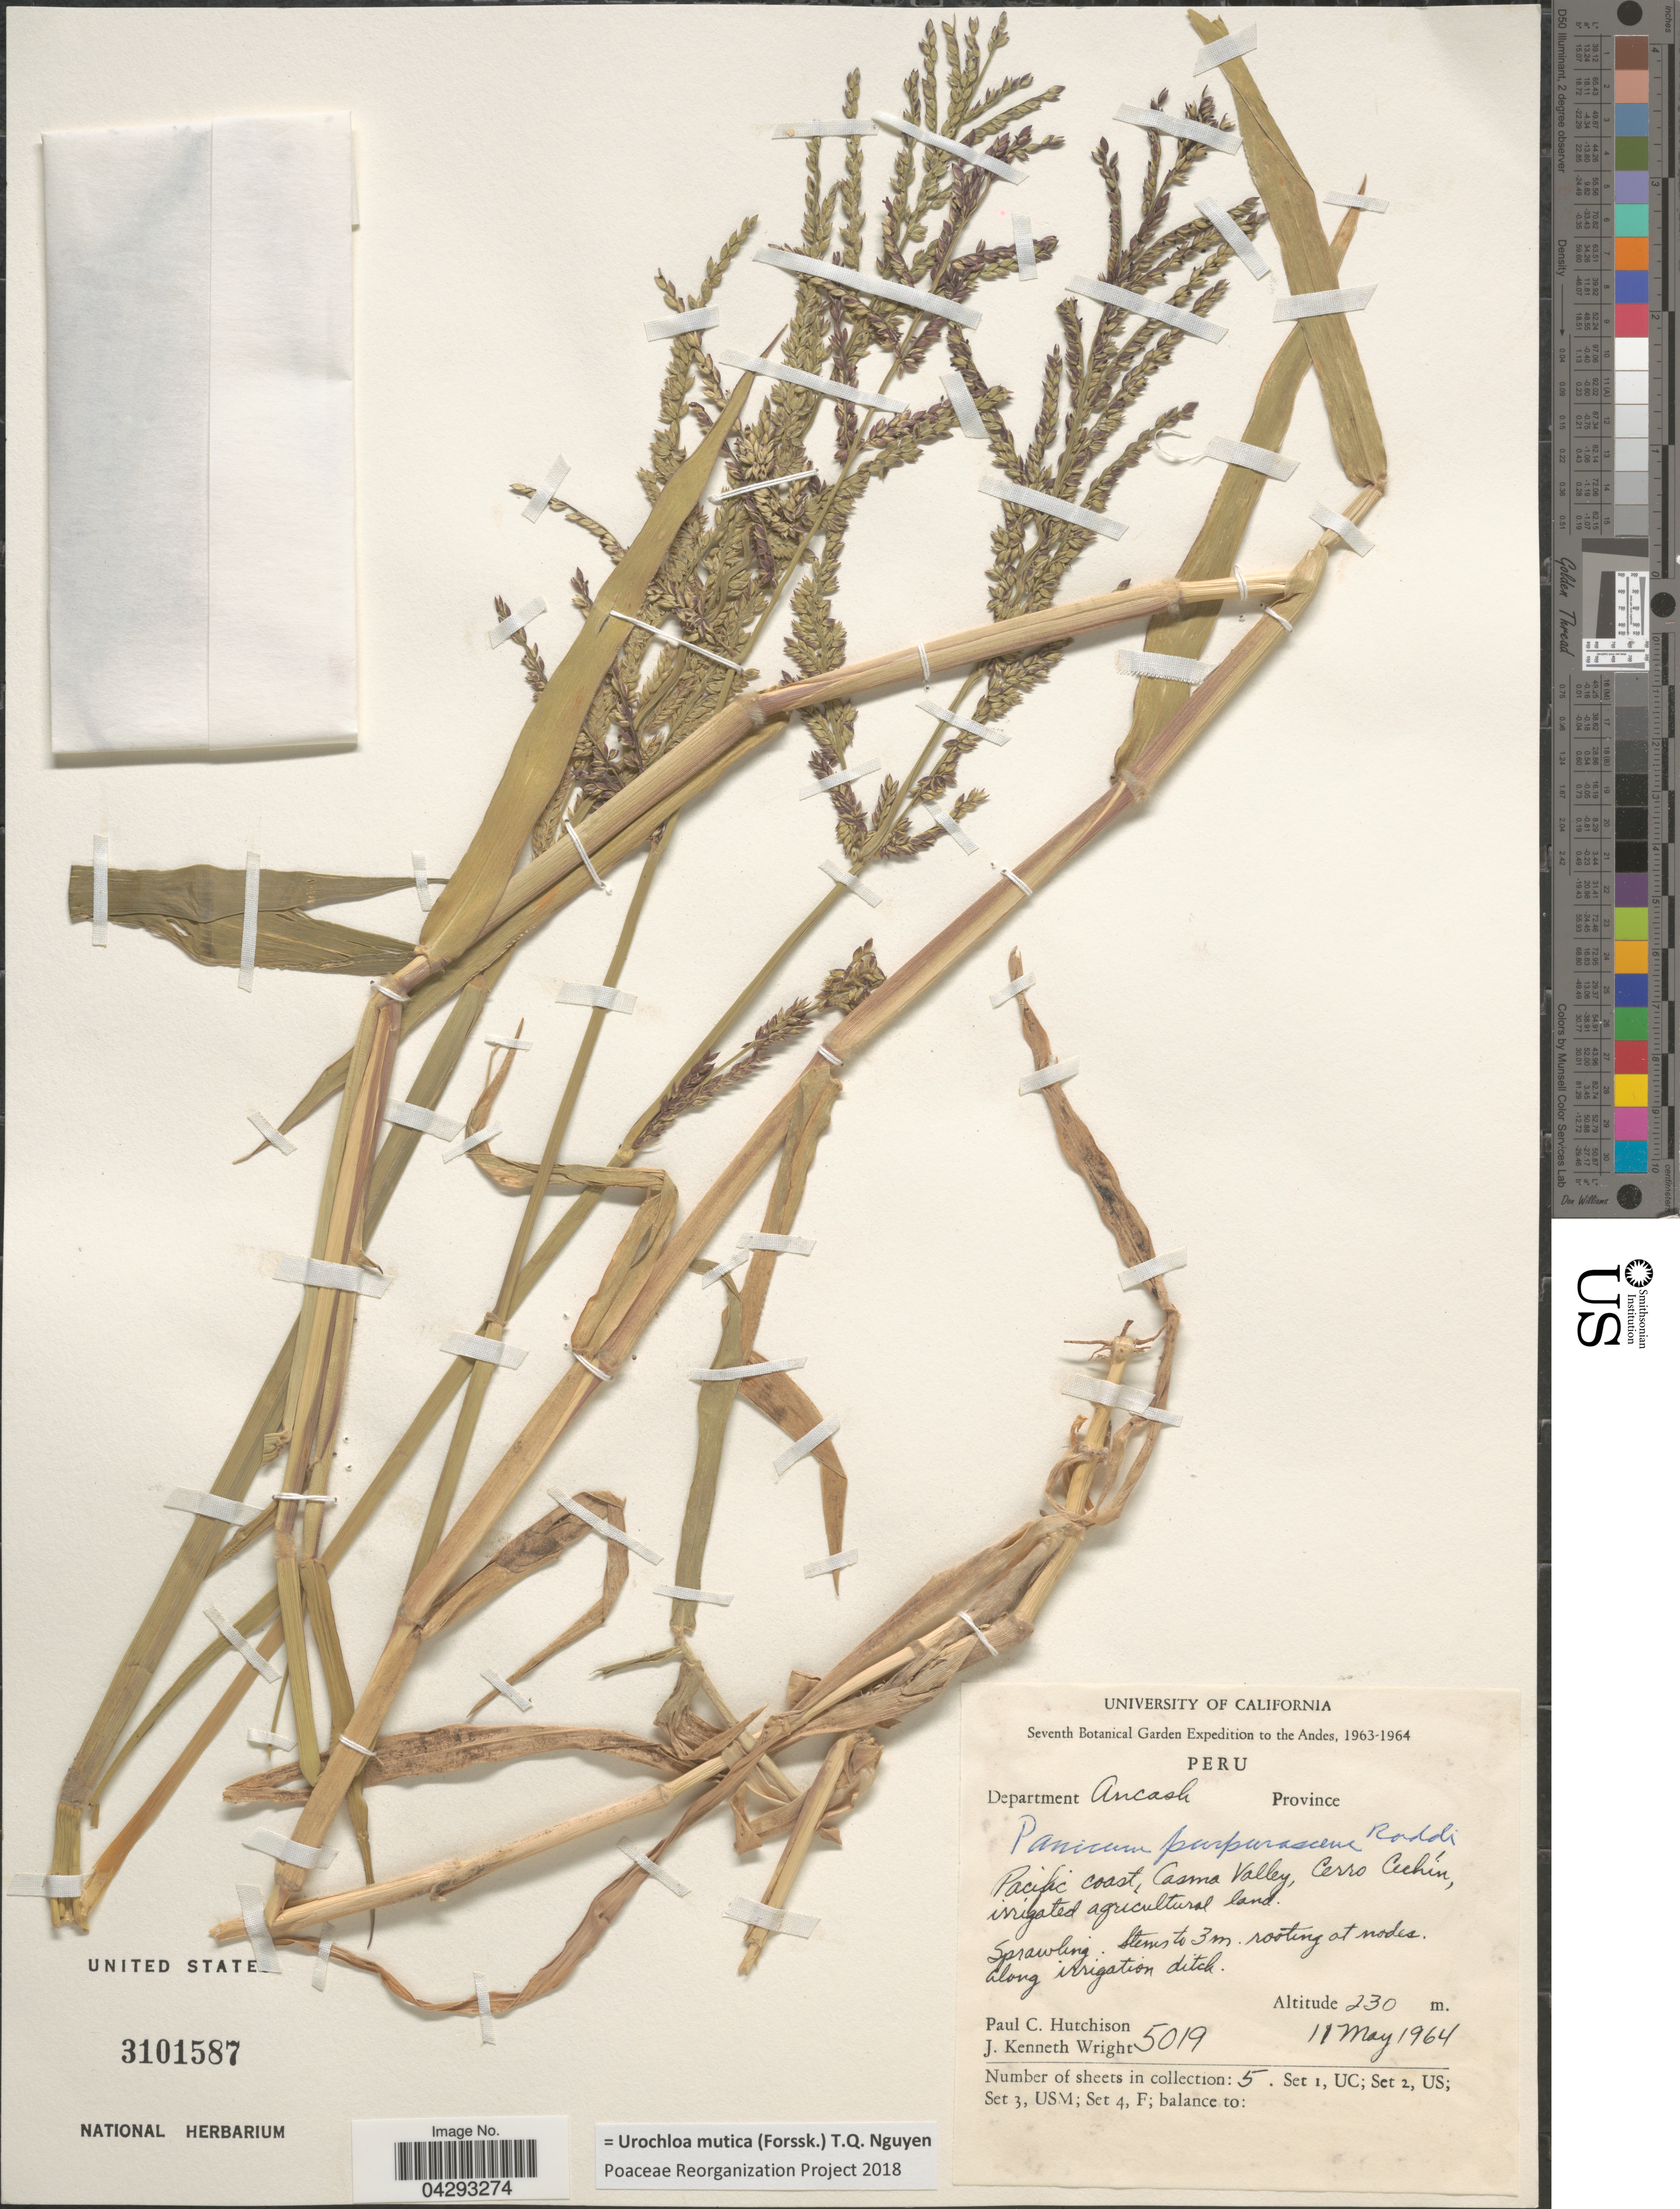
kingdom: Plantae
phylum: Tracheophyta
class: Liliopsida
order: Poales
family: Poaceae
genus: Urochloa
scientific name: Urochloa mutica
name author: (Forssk.) T.Q. Nguyen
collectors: P. C. Hutchison & J. K. Wright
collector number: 5019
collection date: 1964-05-11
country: Peru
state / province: Ancash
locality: Pacific Coast, Casma Valley, Cerro Cuchín, irrigated agricultural land.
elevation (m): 230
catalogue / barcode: US 3101587